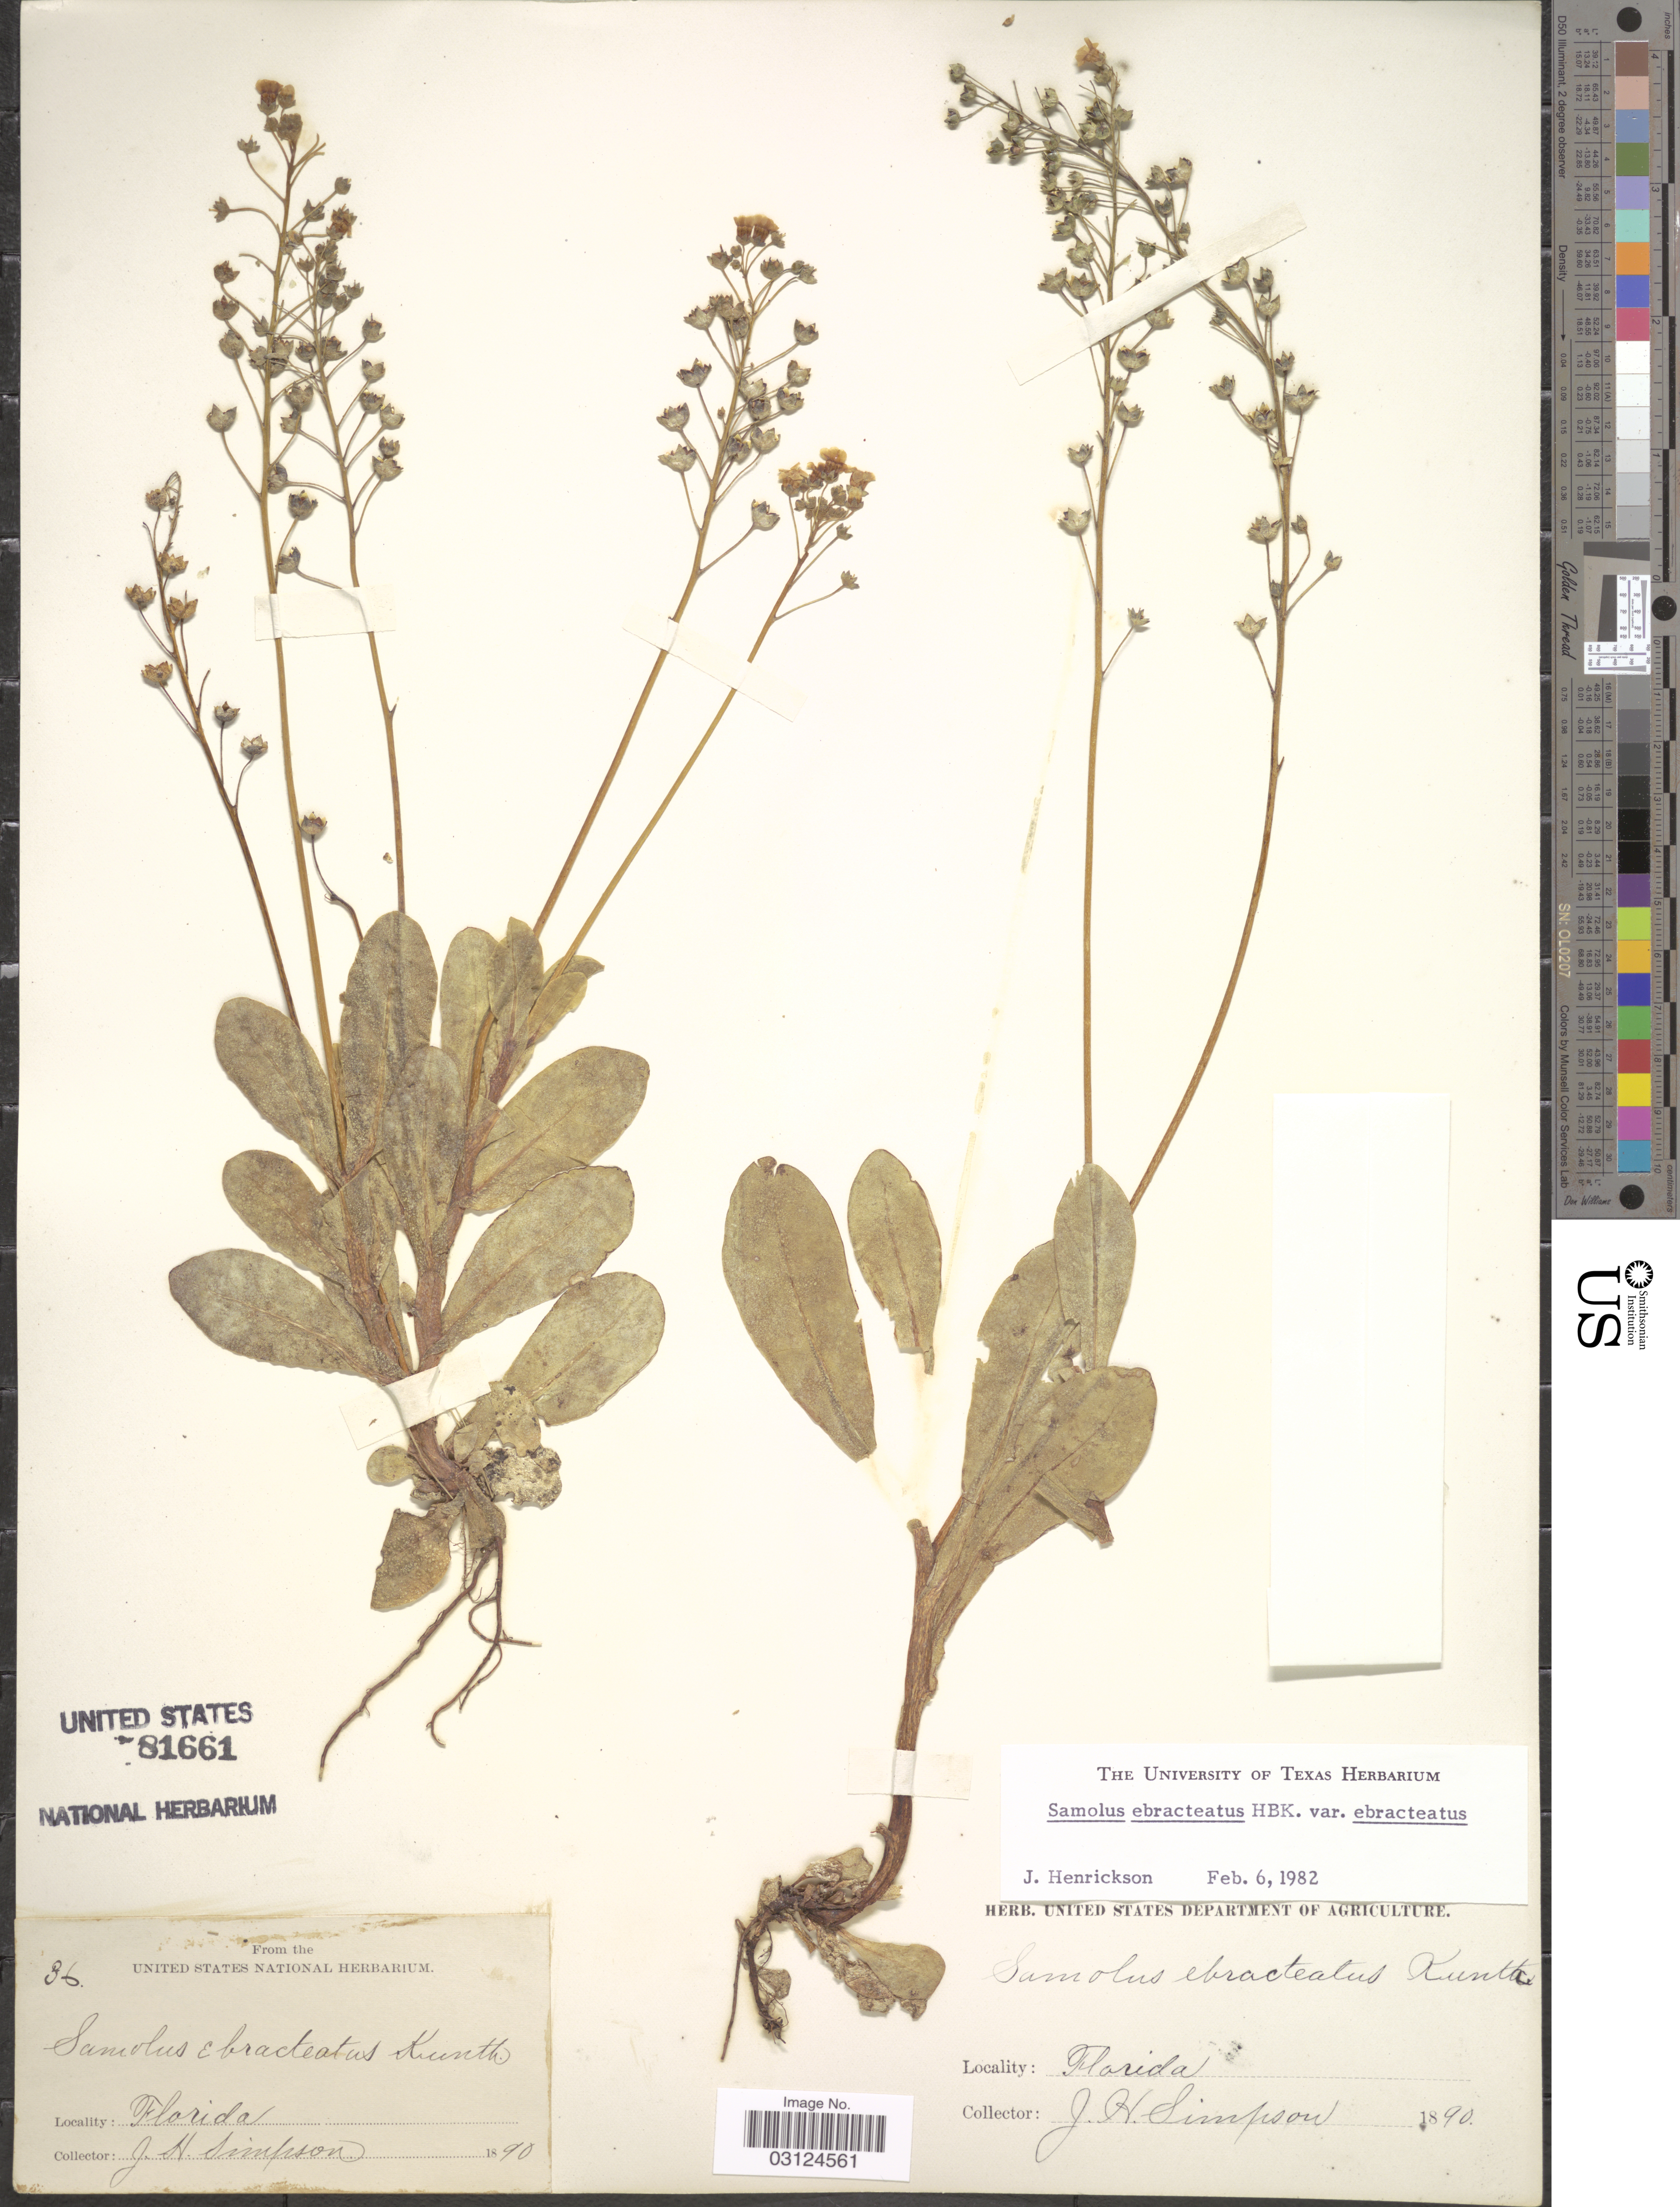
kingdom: Plantae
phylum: Tracheophyta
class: Magnoliopsida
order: Ericales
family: Primulaceae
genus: Samolus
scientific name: Samolus ebracteatus subsp. ebracteatus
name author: Kunth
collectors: J. H. Simpson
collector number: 36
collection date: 1890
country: United States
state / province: Florida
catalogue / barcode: US 81661